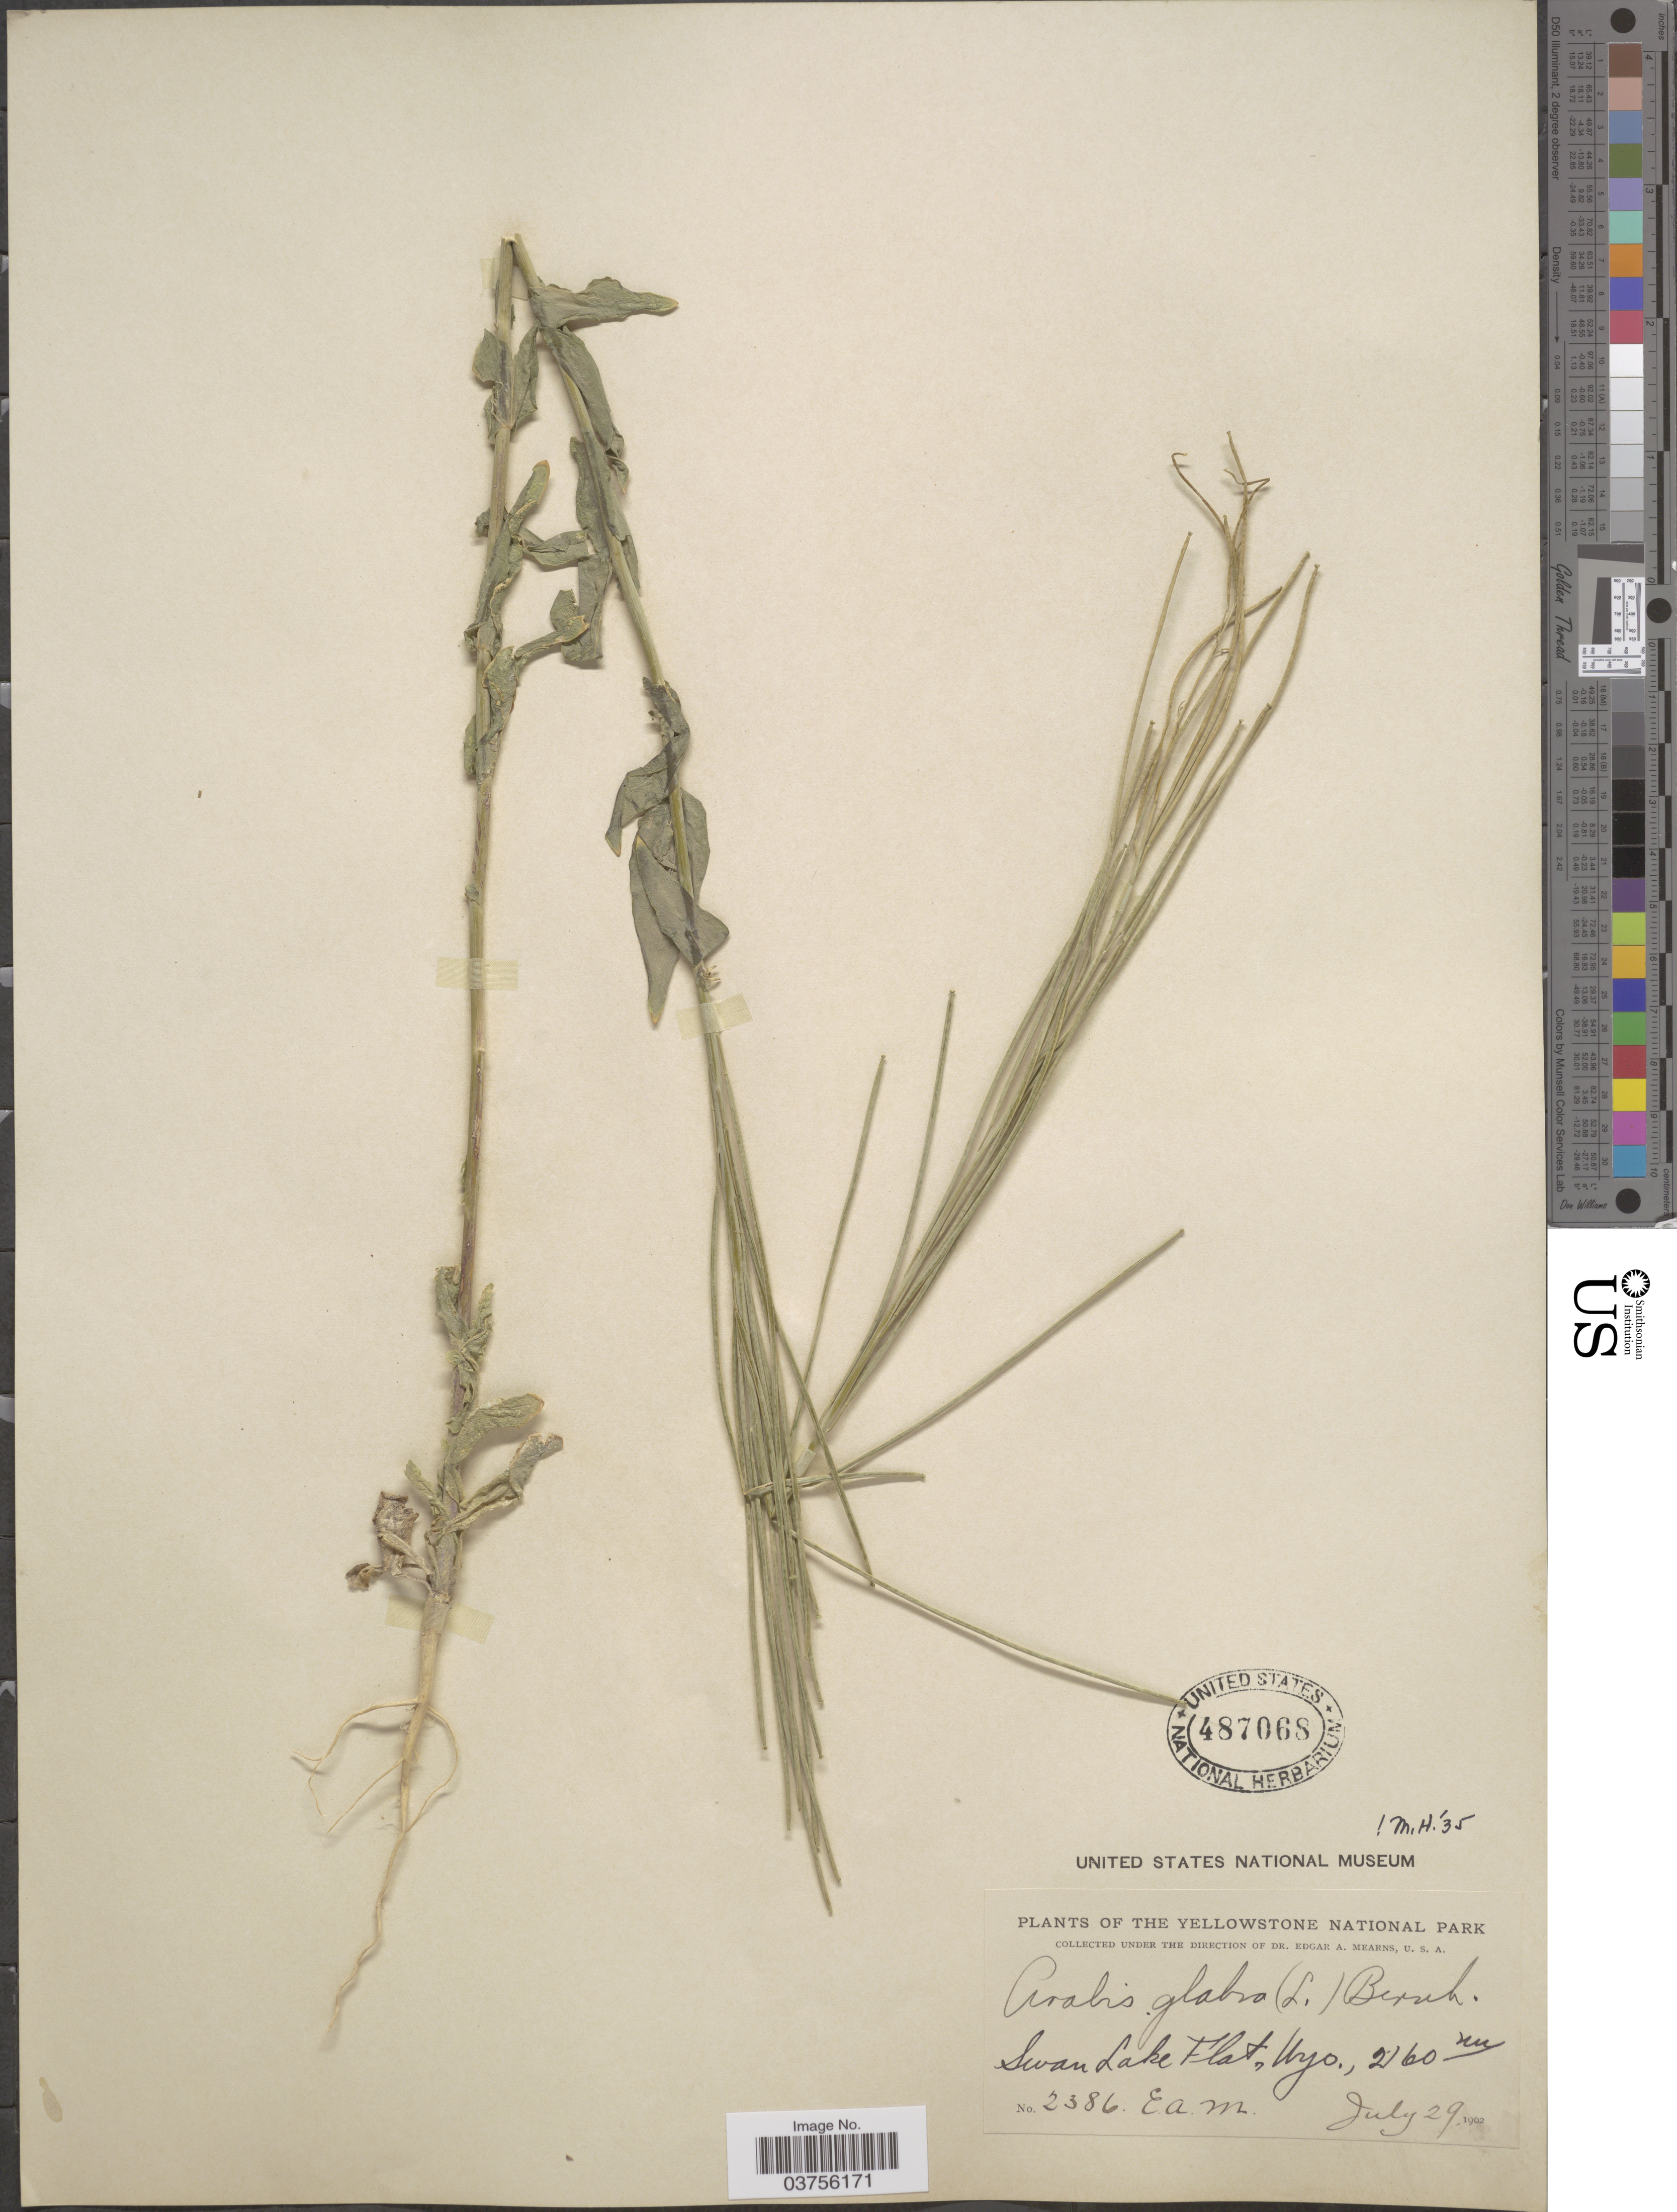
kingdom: Plantae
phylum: Tracheophyta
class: Magnoliopsida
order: Brassicales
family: Brassicaceae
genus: Turritis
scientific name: Turritis glabra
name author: L.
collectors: E. A. Mearns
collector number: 2386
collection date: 1902-07-29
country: United States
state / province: Wyoming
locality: The Yellowstone National Park. Swan Lake Flat.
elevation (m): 2160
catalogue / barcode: US 487068